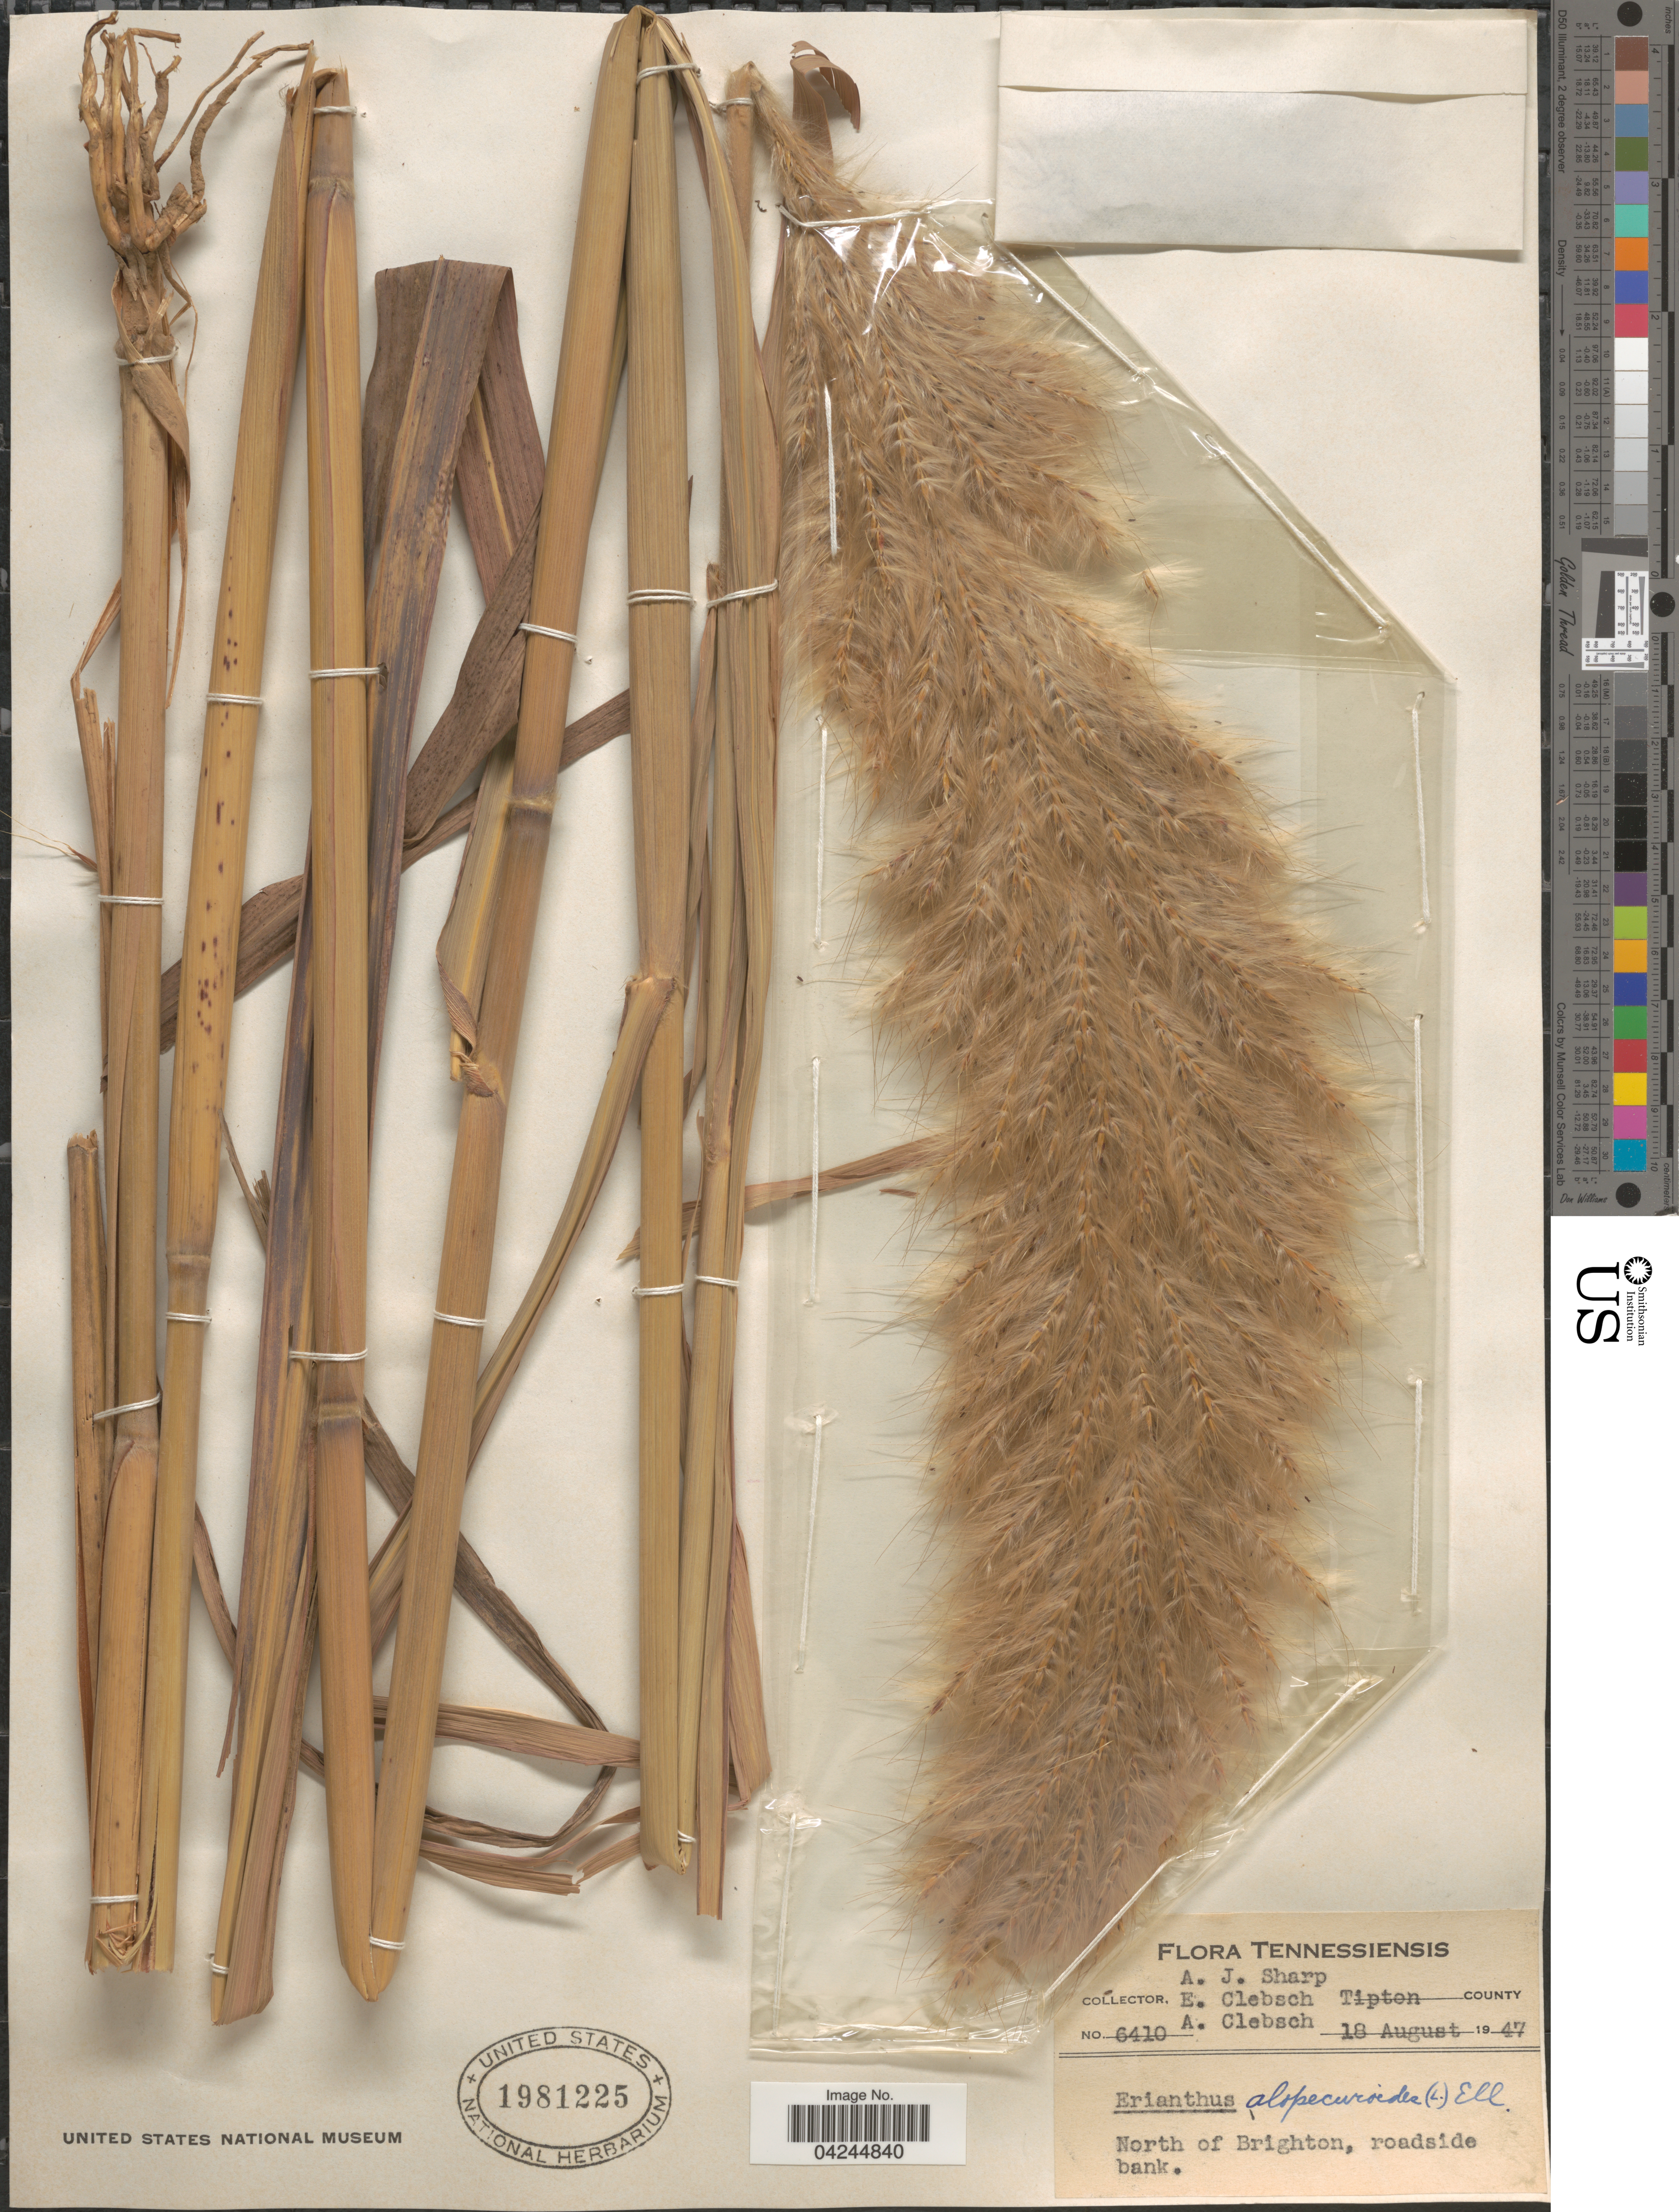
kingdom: Plantae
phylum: Tracheophyta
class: Liliopsida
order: Poales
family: Poaceae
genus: Erianthus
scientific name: Erianthus alopecuroides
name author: Elliott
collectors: A. J. Sharp, E. Clebsch & A. Clebsch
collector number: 6410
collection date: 1947-08-18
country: United States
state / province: Tennessee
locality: Tipton County. North of Brighton, roadside bank.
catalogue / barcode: US 1981225